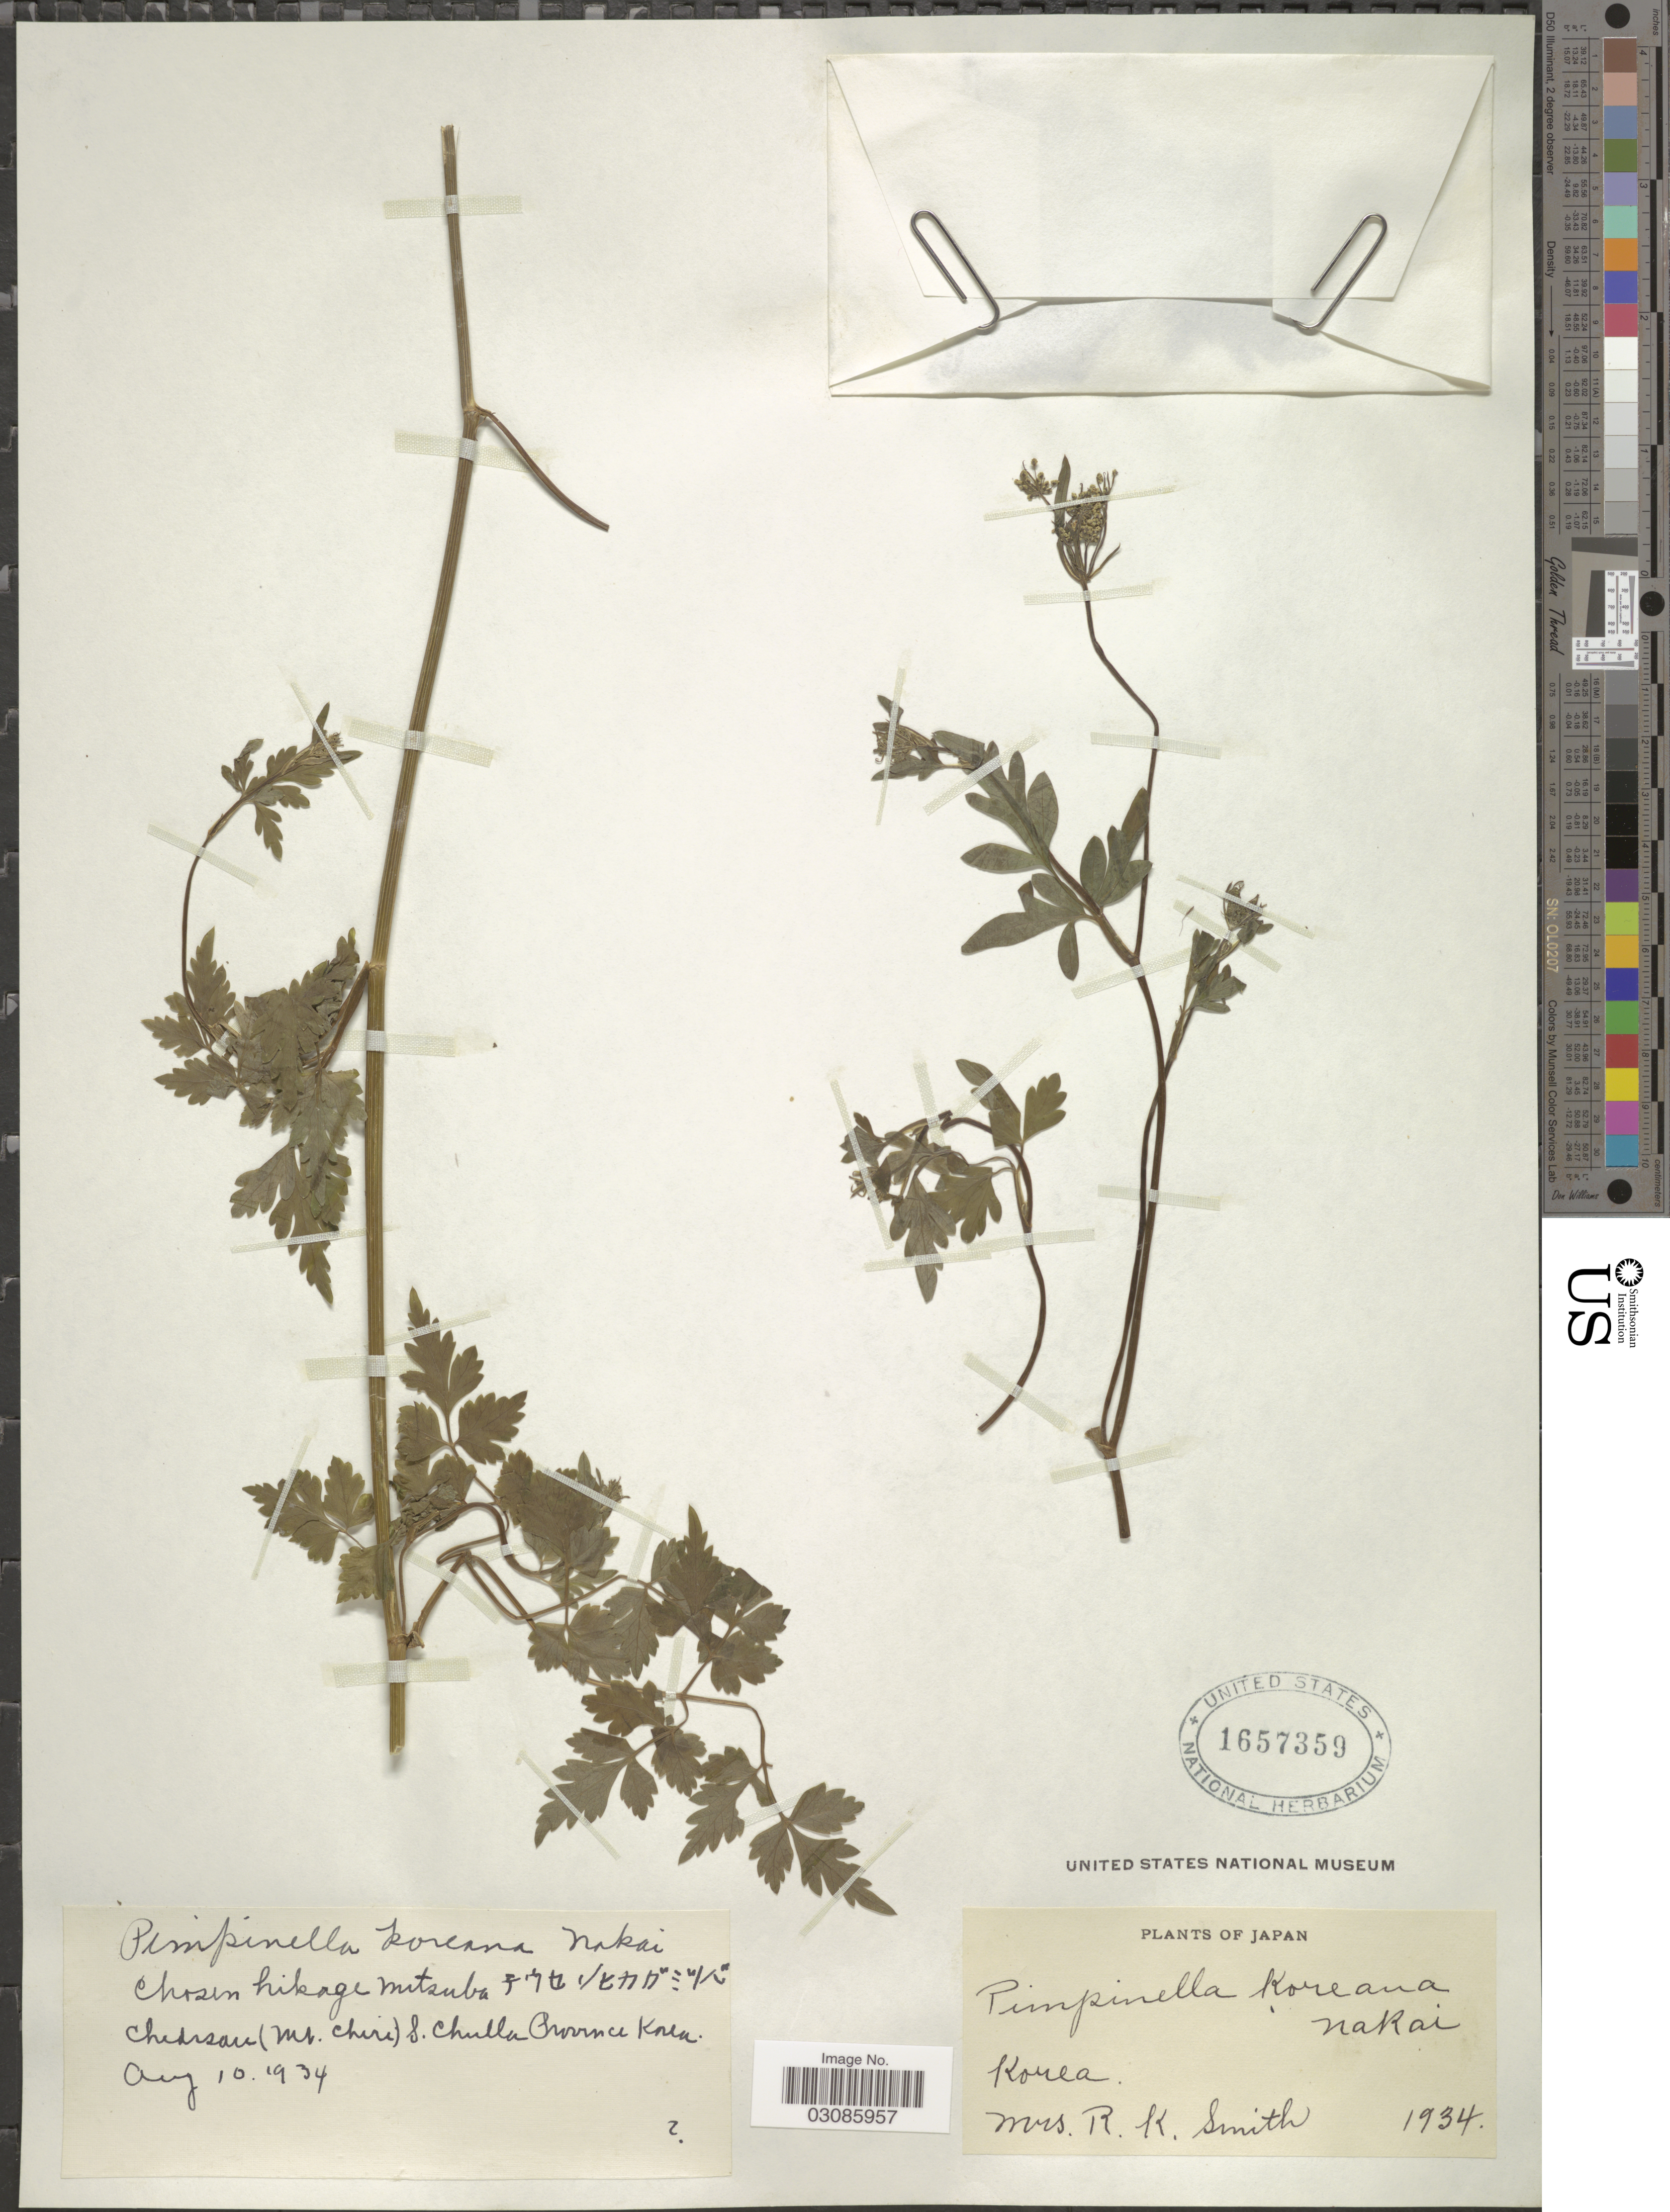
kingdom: Plantae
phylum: Tracheophyta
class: Magnoliopsida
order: Apiales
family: Apiaceae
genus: Pimpinella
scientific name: Pimpinella koreana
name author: (Y. Yabe) Nakai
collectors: R. Smith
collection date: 1934-08-10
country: South Korea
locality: Chedisan (Mt. Chiri) S. Chulla Province Korea, Korea.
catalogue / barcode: US 1657359